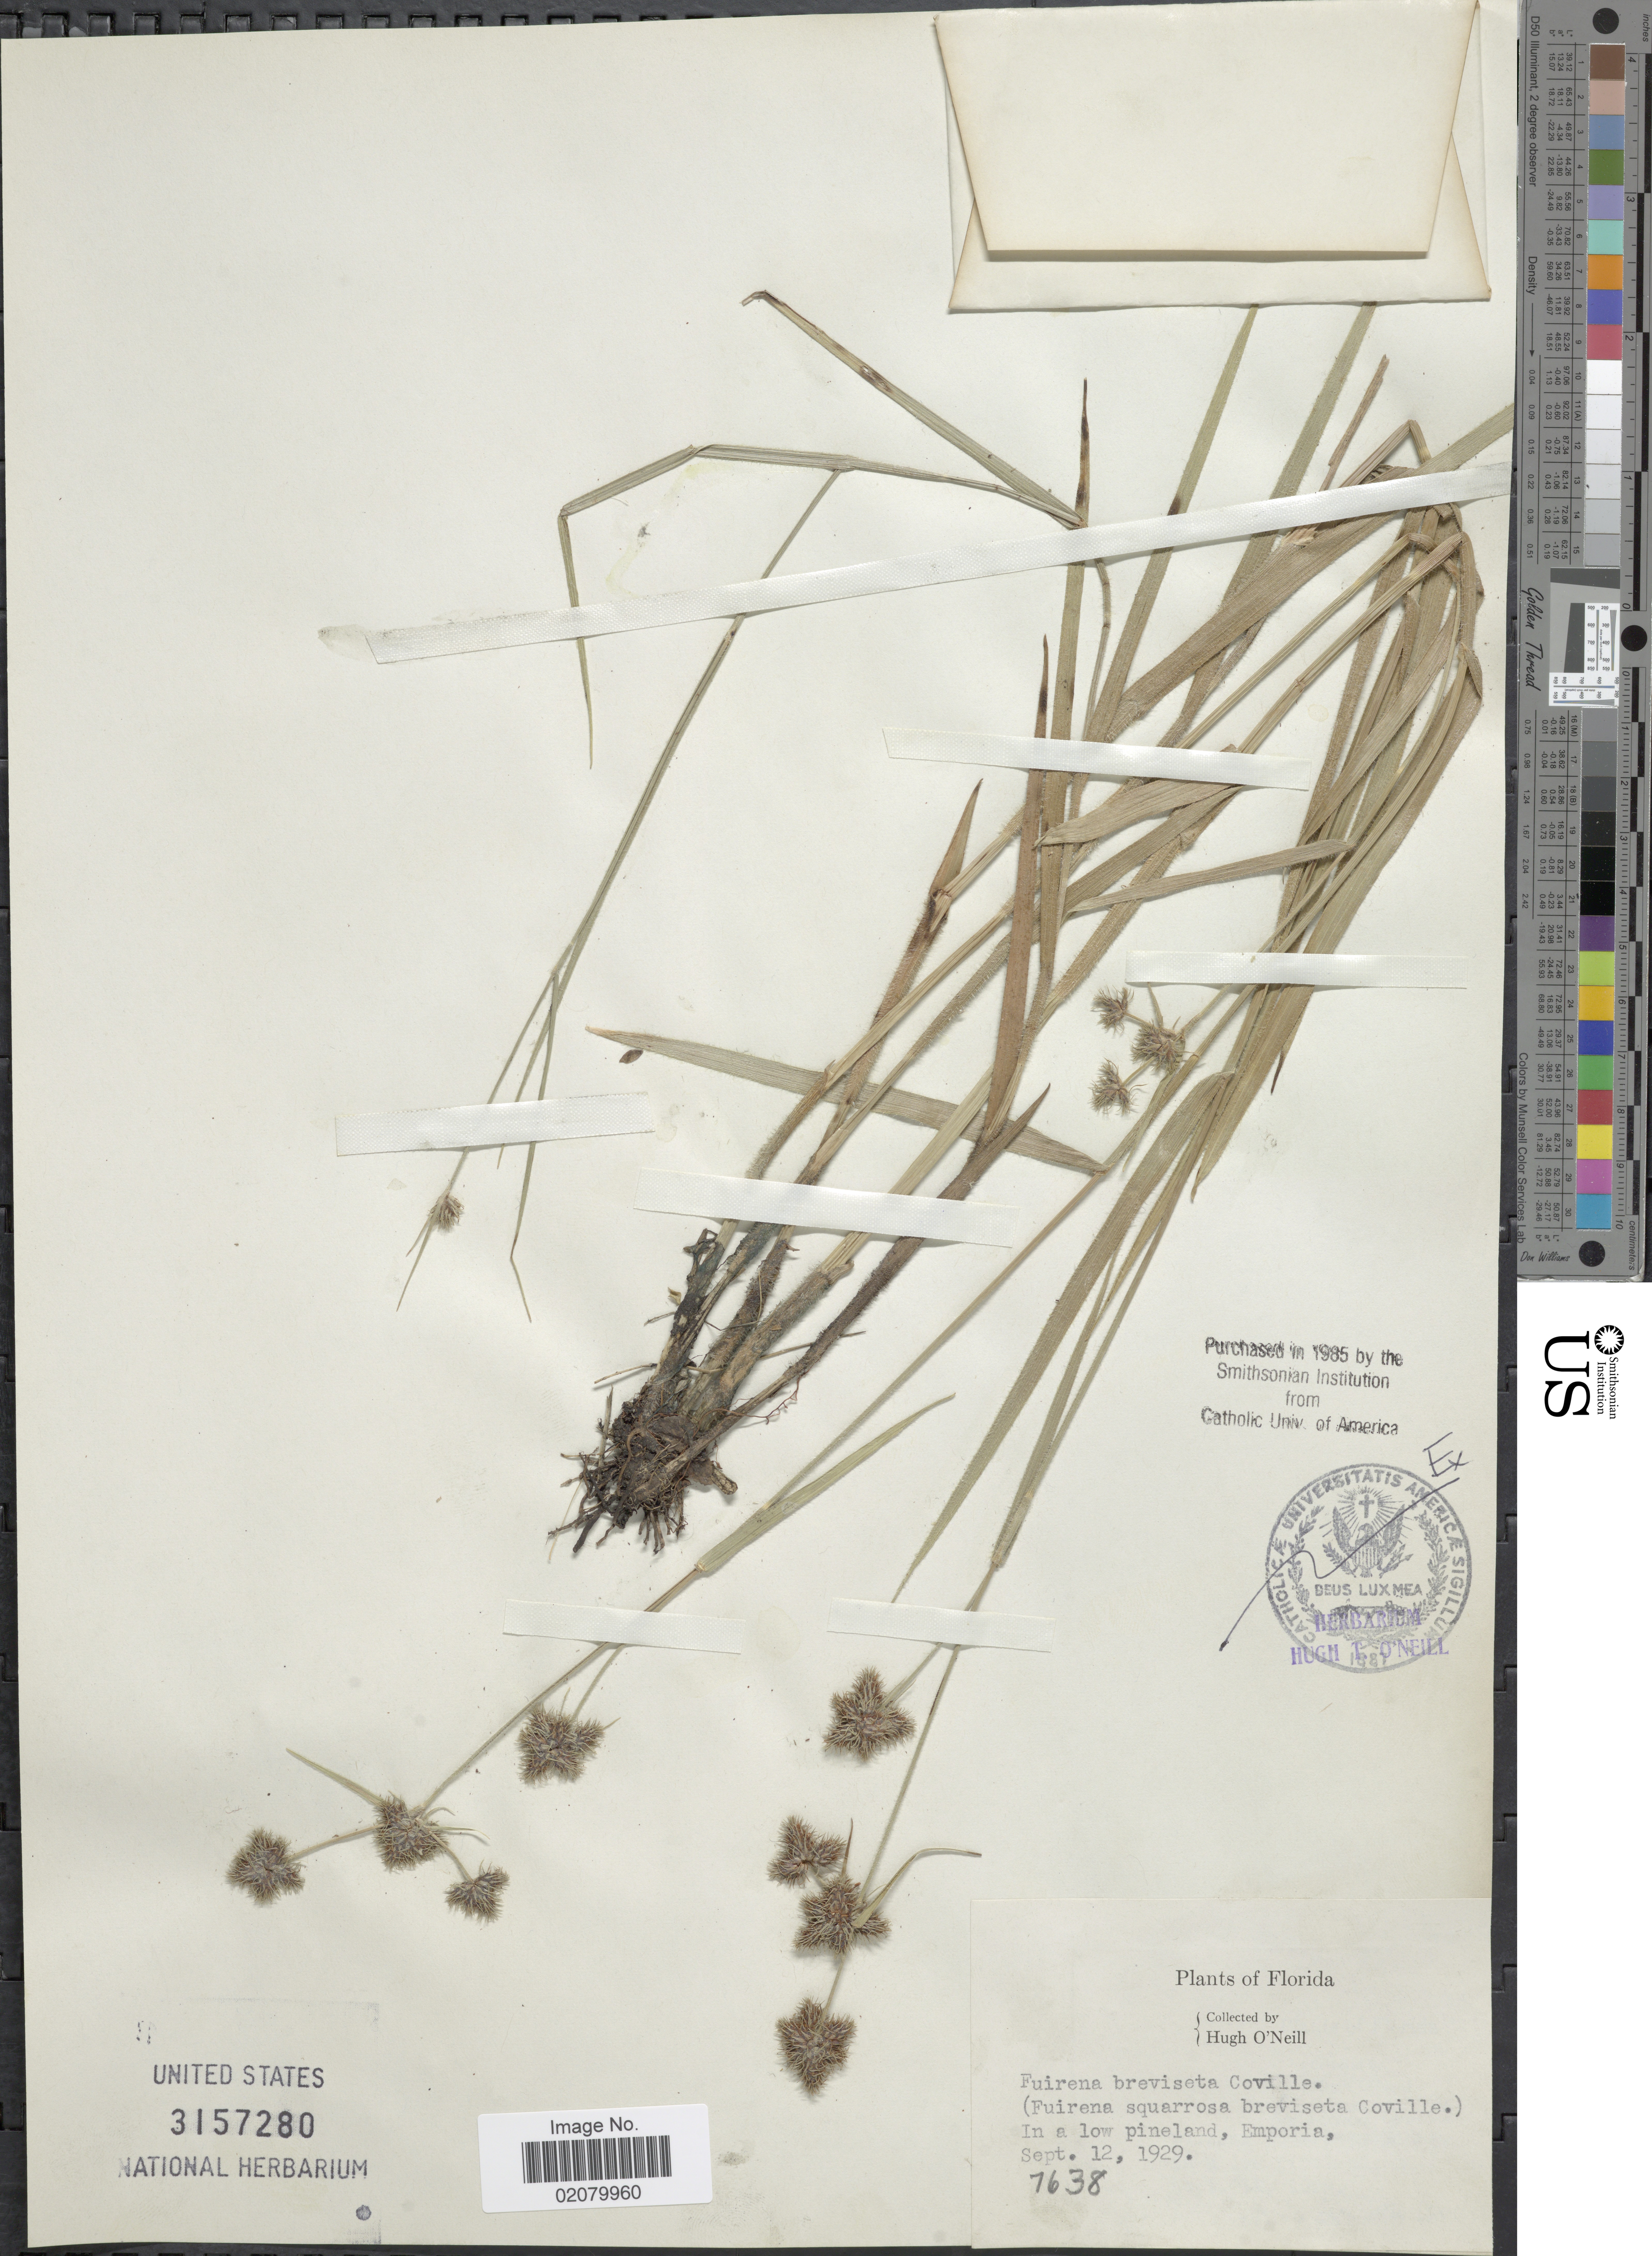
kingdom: Plantae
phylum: Tracheophyta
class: Liliopsida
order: Poales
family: Cyperaceae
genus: Fuirena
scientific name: Fuirena squarrosa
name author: Michx.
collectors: H. O'Neill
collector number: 7638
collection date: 1929-09-12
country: United States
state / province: Florida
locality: In low pineland, Emporia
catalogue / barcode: US 3157280